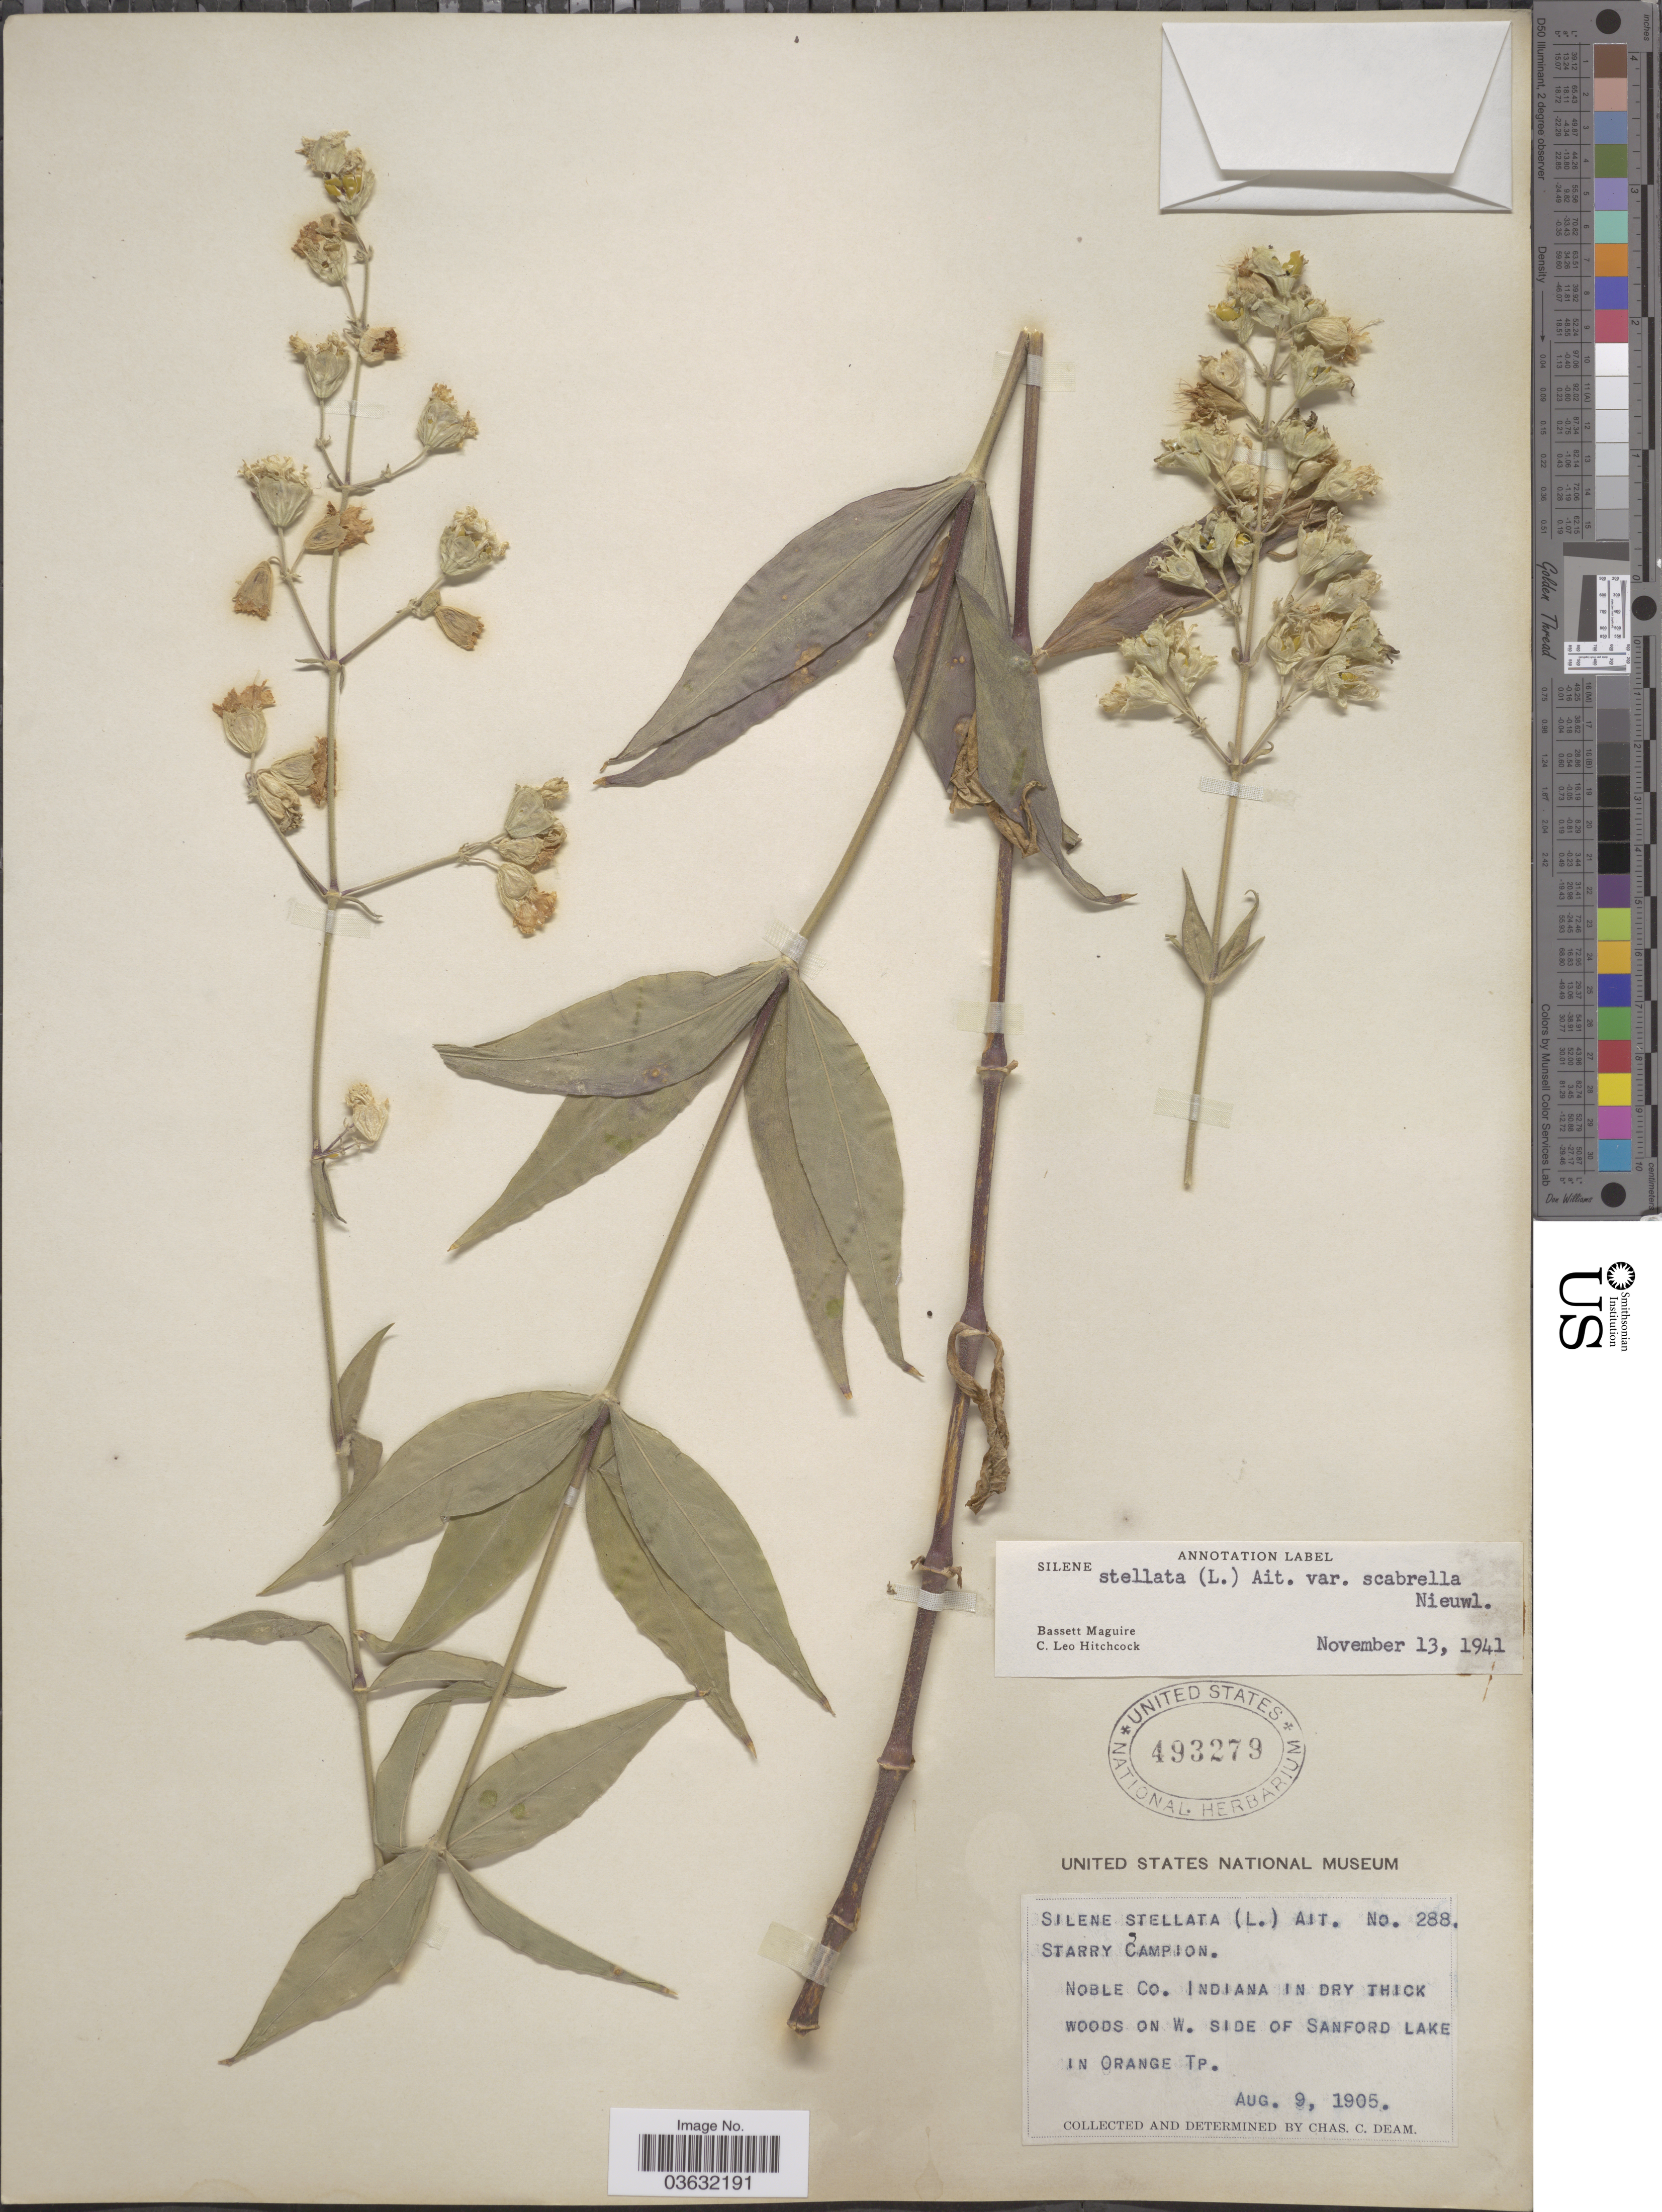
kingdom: Plantae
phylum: Tracheophyta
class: Magnoliopsida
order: Caryophyllales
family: Caryophyllaceae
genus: Silene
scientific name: Silene stellata var. scabrella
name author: (Nieuwl.) E.J. Palmer & Steyerm.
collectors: C. C. Deam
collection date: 1905-08-09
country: United States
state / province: Indiana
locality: Noble Co. On W. side of Sanford Lake in Orange Tp.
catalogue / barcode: US 493279